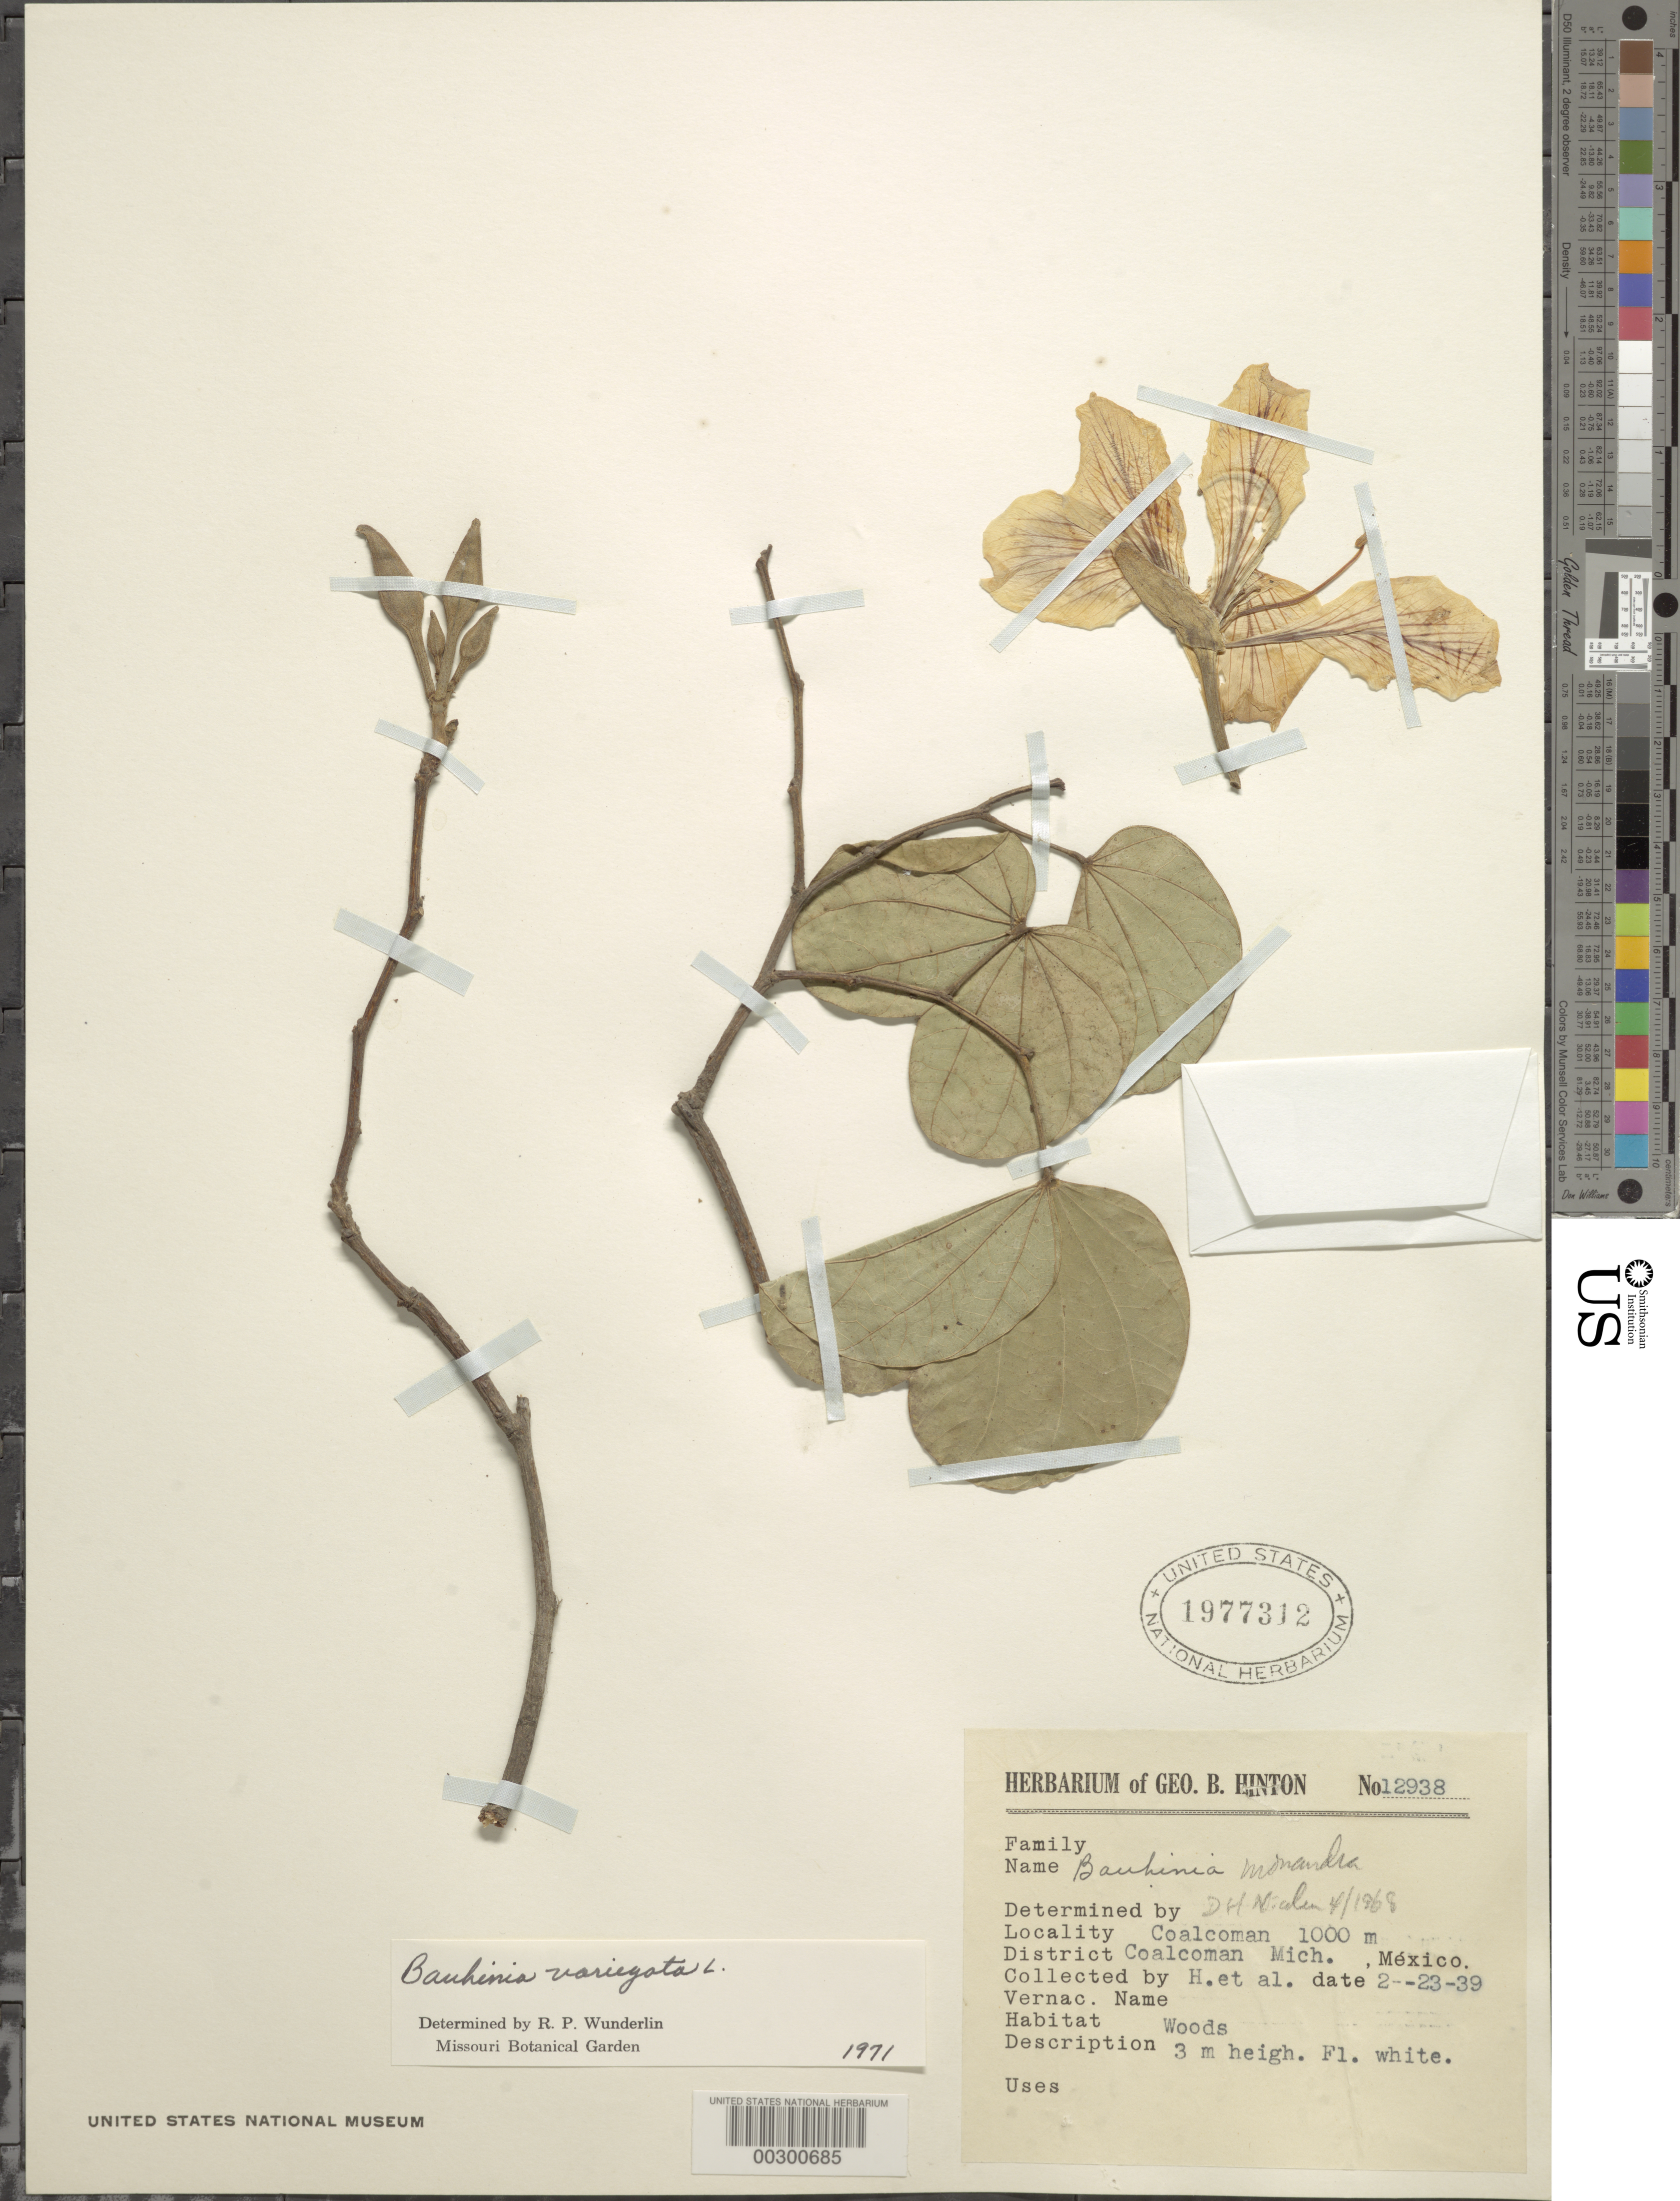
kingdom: Plantae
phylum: Tracheophyta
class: Magnoliopsida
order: Fabales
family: Fabaceae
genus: Bauhinia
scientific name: Bauhinia variegata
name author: L.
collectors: G. B. Hinton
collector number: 12938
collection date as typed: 23 Feb 1939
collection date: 1939-02-23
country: Mexico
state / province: Michoacán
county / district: Coalcomán De Vazquez Pallares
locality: Coalcomán Mun. (?), Coalcomán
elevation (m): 1000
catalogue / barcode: US 1977312